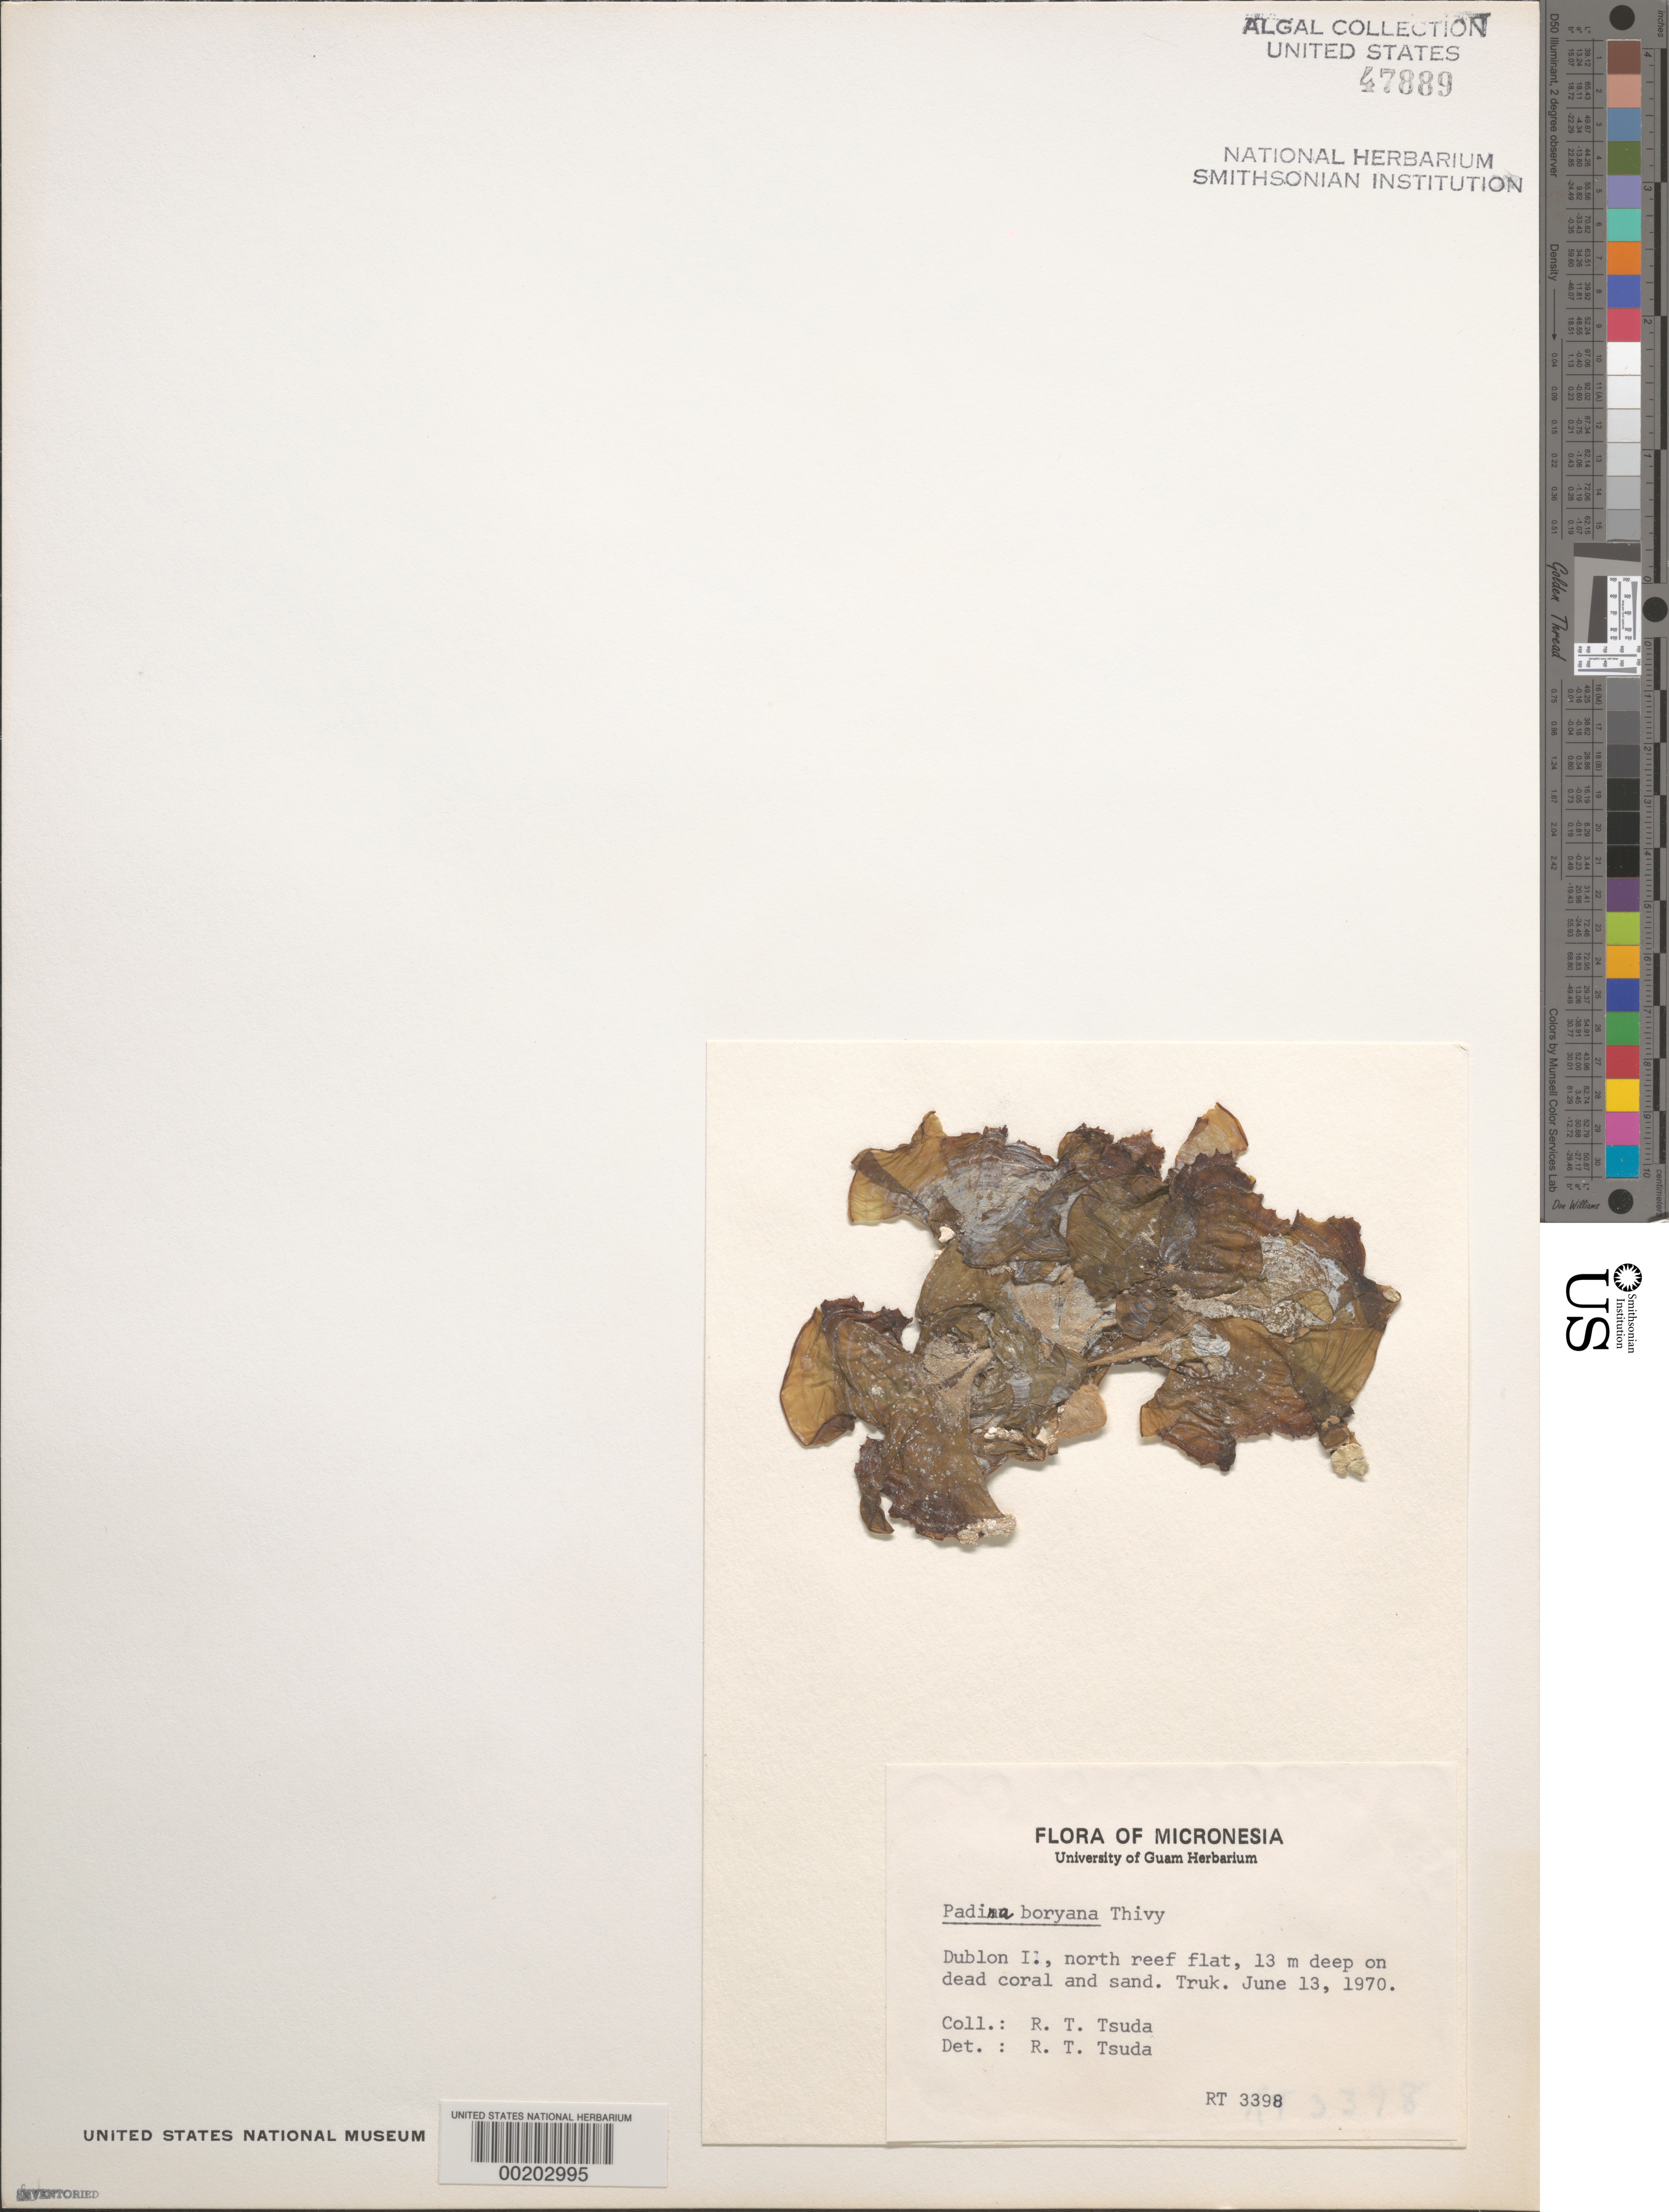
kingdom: Chromista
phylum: Ochrophyta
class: Phaeophyceae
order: Dictyotales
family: Dictyotaceae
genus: Padina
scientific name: Padina boryana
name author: Thivy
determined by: Tsuda, R. T.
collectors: R. Tsuda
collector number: Rt 3398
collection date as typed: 13 Jun 1970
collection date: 1970-06-13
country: Micronesia, Federated States of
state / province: Truk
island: Dublon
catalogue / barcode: US 47889